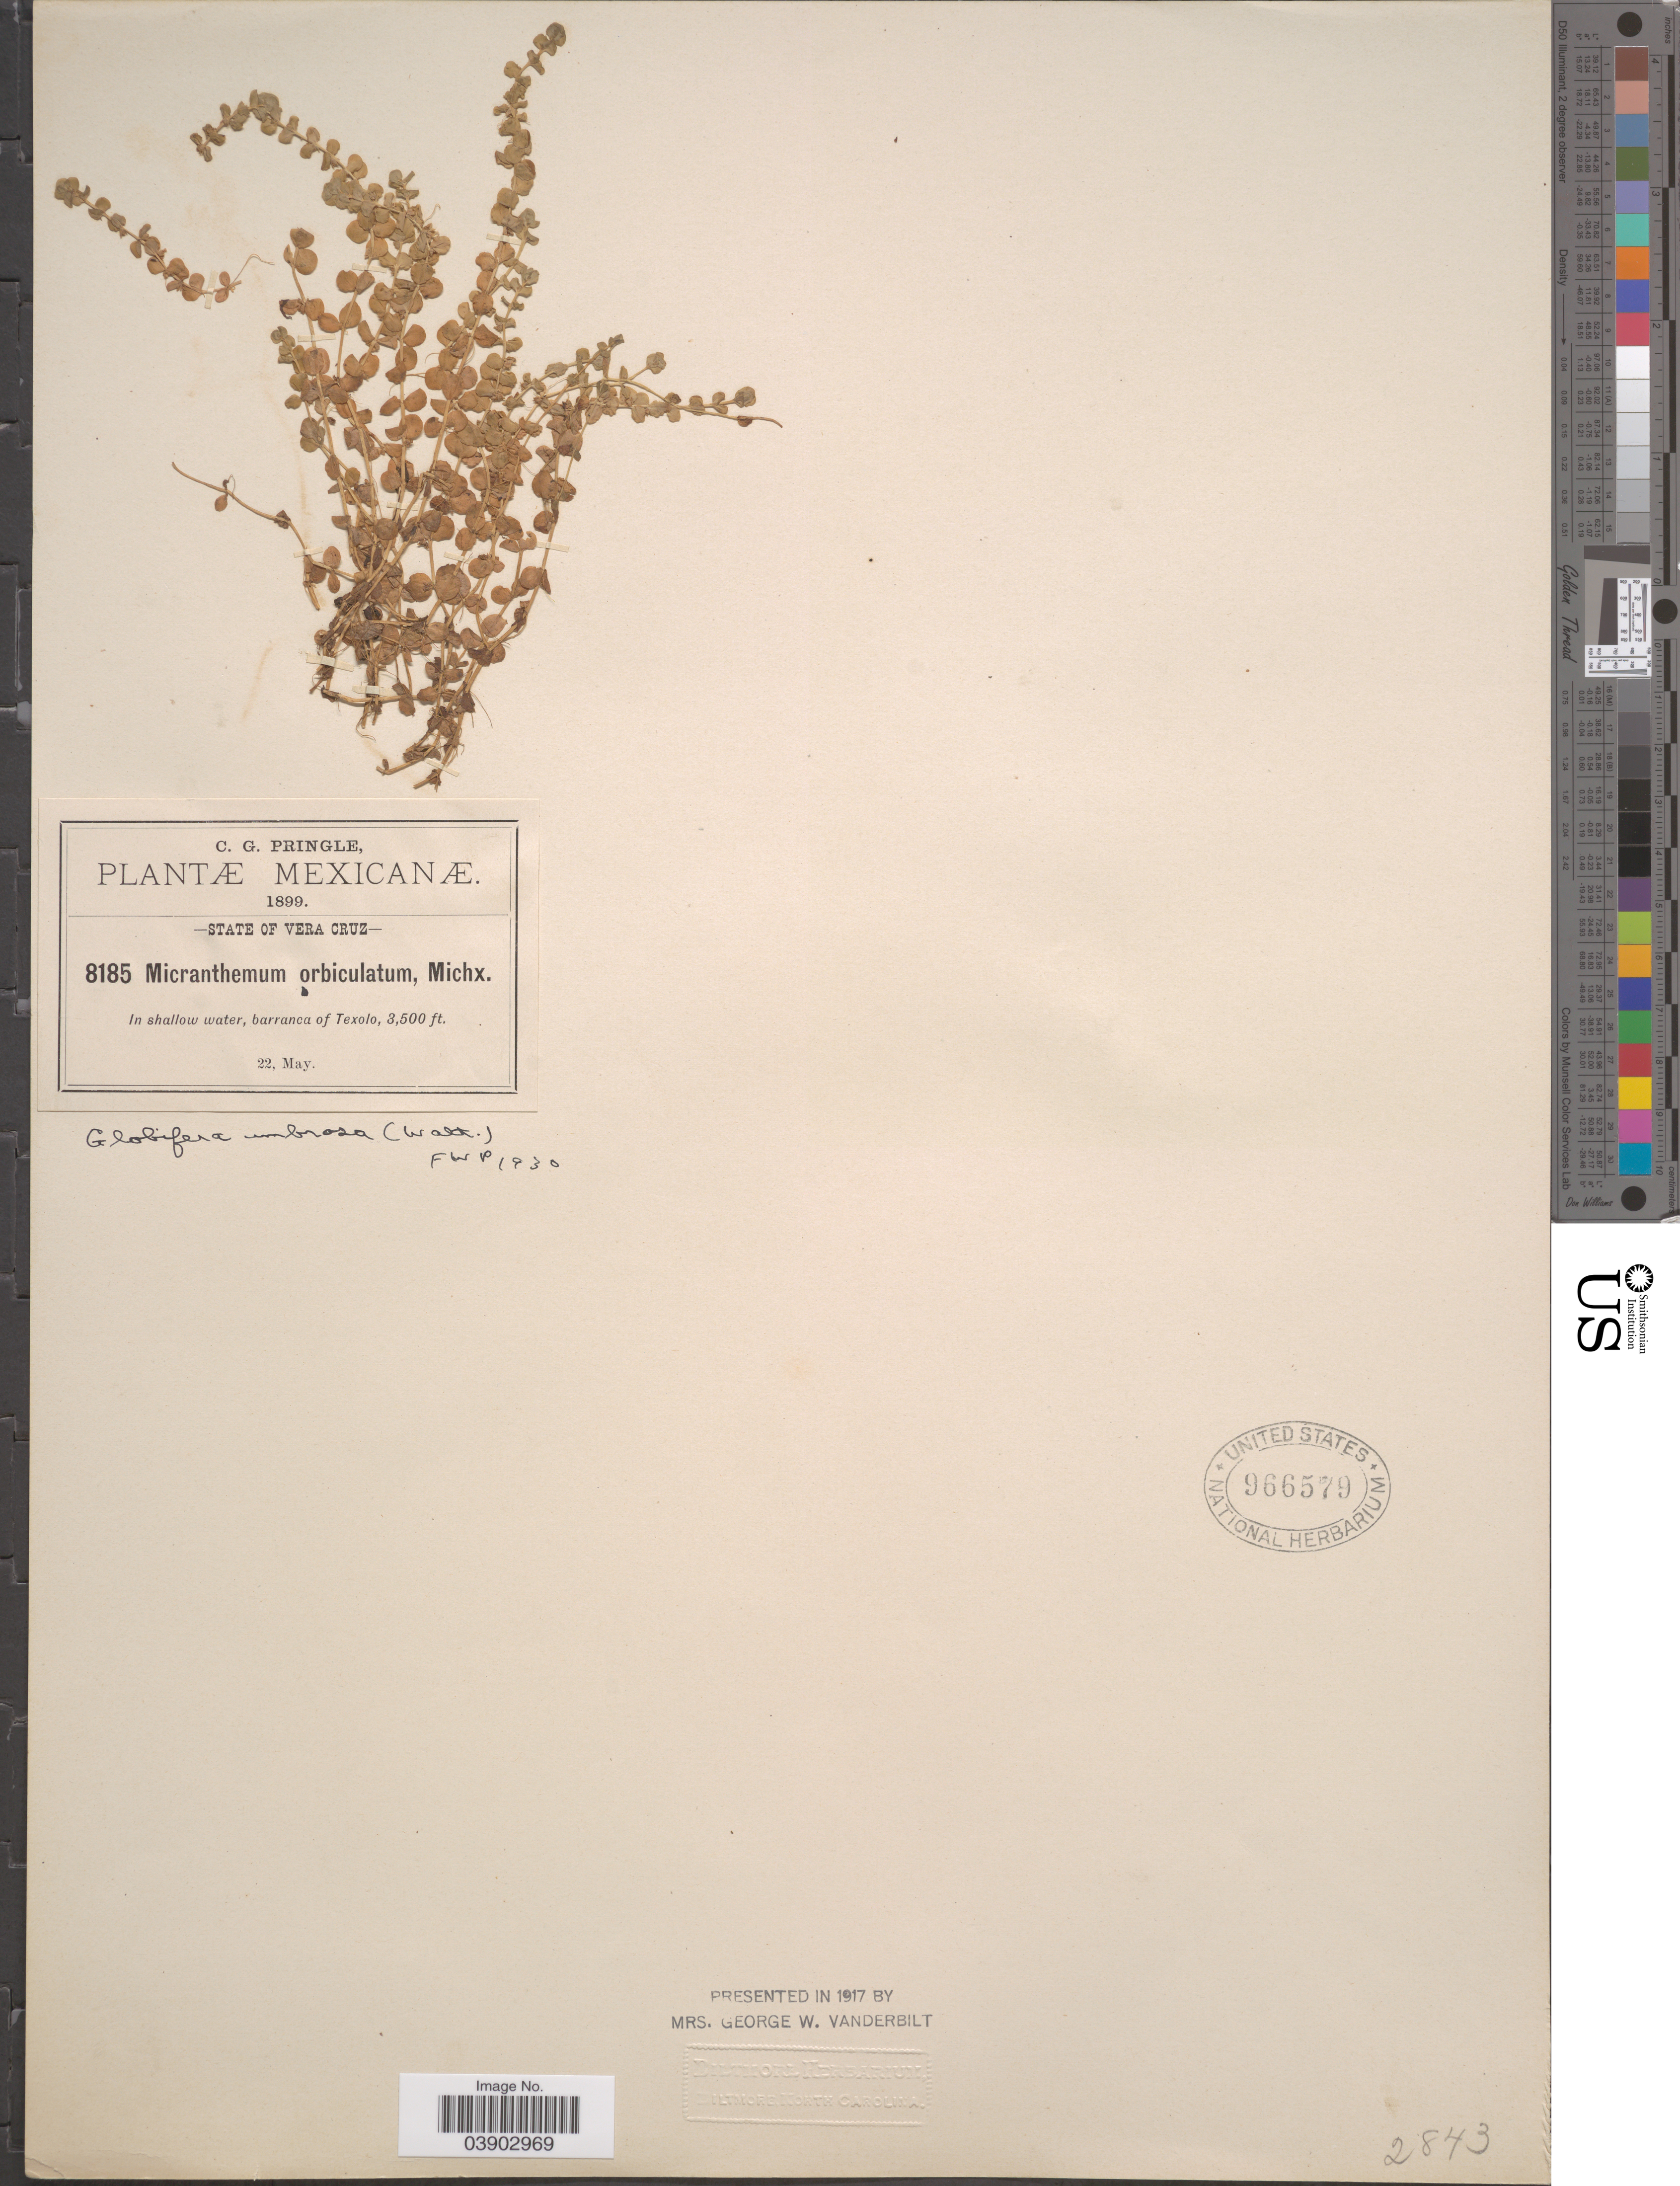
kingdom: Plantae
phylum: Tracheophyta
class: Magnoliopsida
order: Lamiales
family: Linderniaceae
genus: Micranthemum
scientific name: Micranthemum orbiculatum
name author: Michx.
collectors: C. G. Pringle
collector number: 8185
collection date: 1899-05-22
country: Mexico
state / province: Veracruz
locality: States of Vera Cruz. Barranca of Texolo.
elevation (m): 1067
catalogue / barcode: US 966579